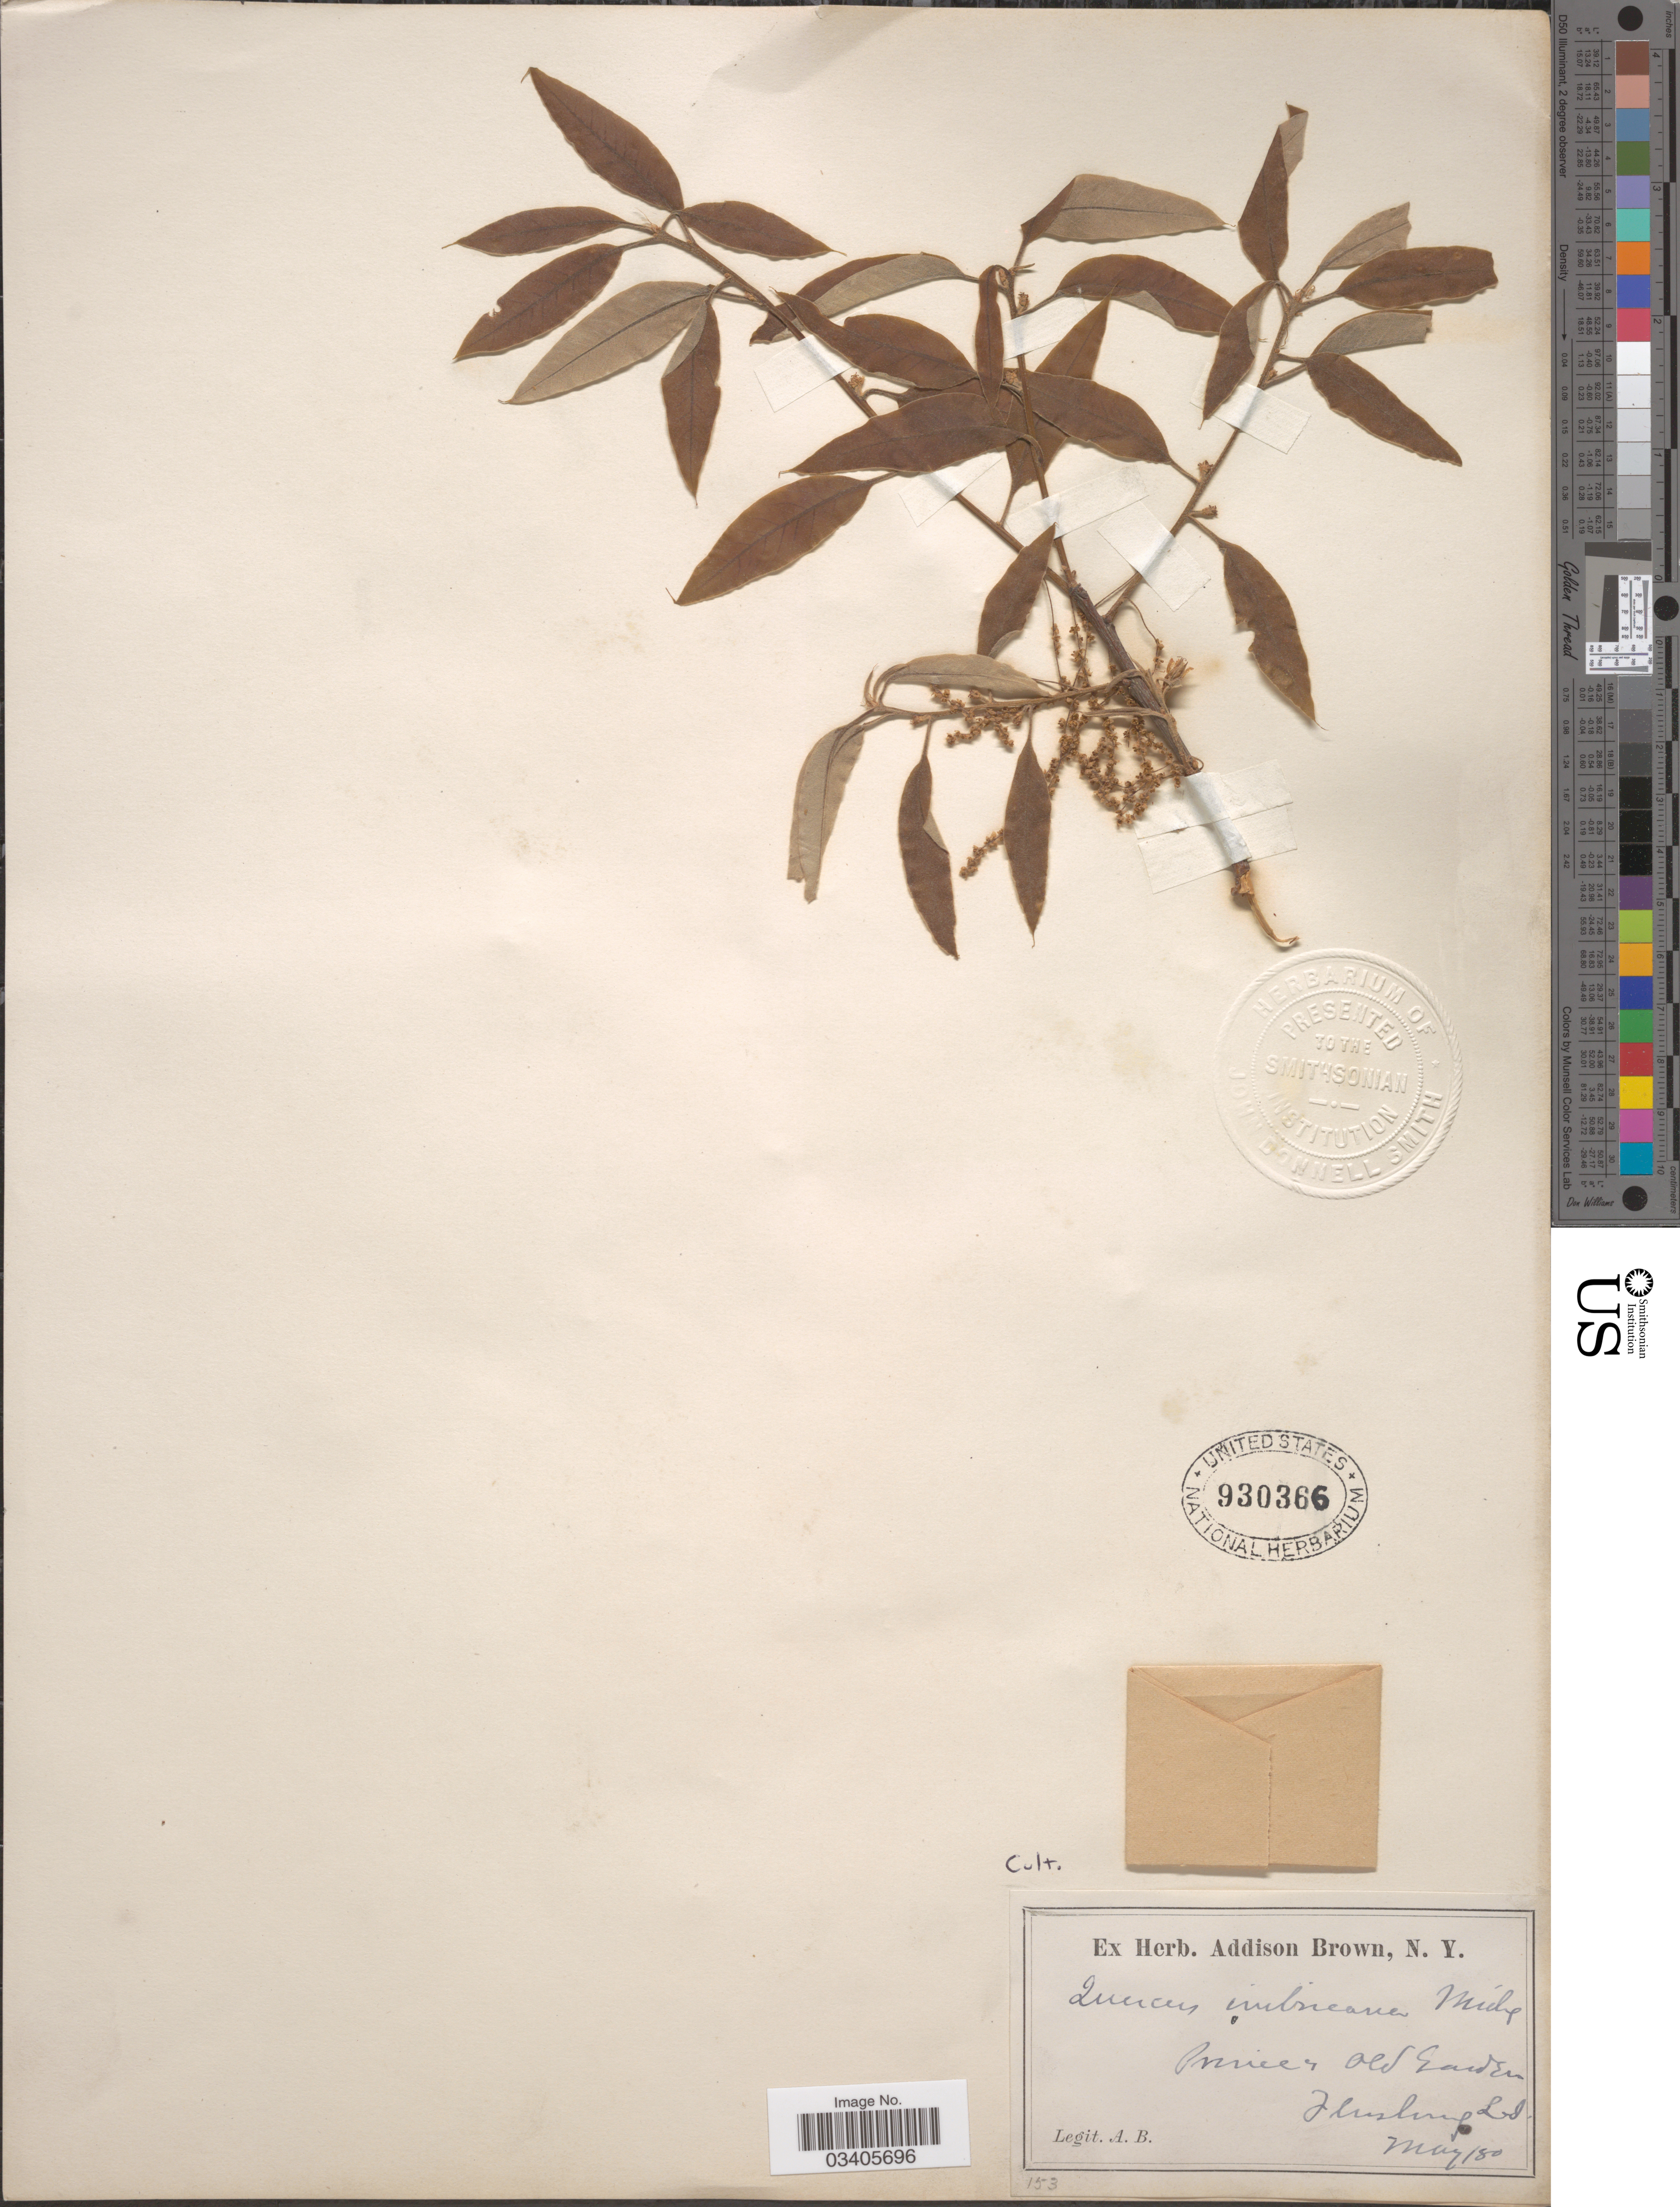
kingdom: Plantae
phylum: Tracheophyta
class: Magnoliopsida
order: Fagales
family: Fagaceae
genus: Quercus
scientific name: Quercus imbricaria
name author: Michx.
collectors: A. Brown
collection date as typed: Transcribed d/m/y: /5/80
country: United States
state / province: New York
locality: Prairies old garden. Flushing LI.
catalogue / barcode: US 930366